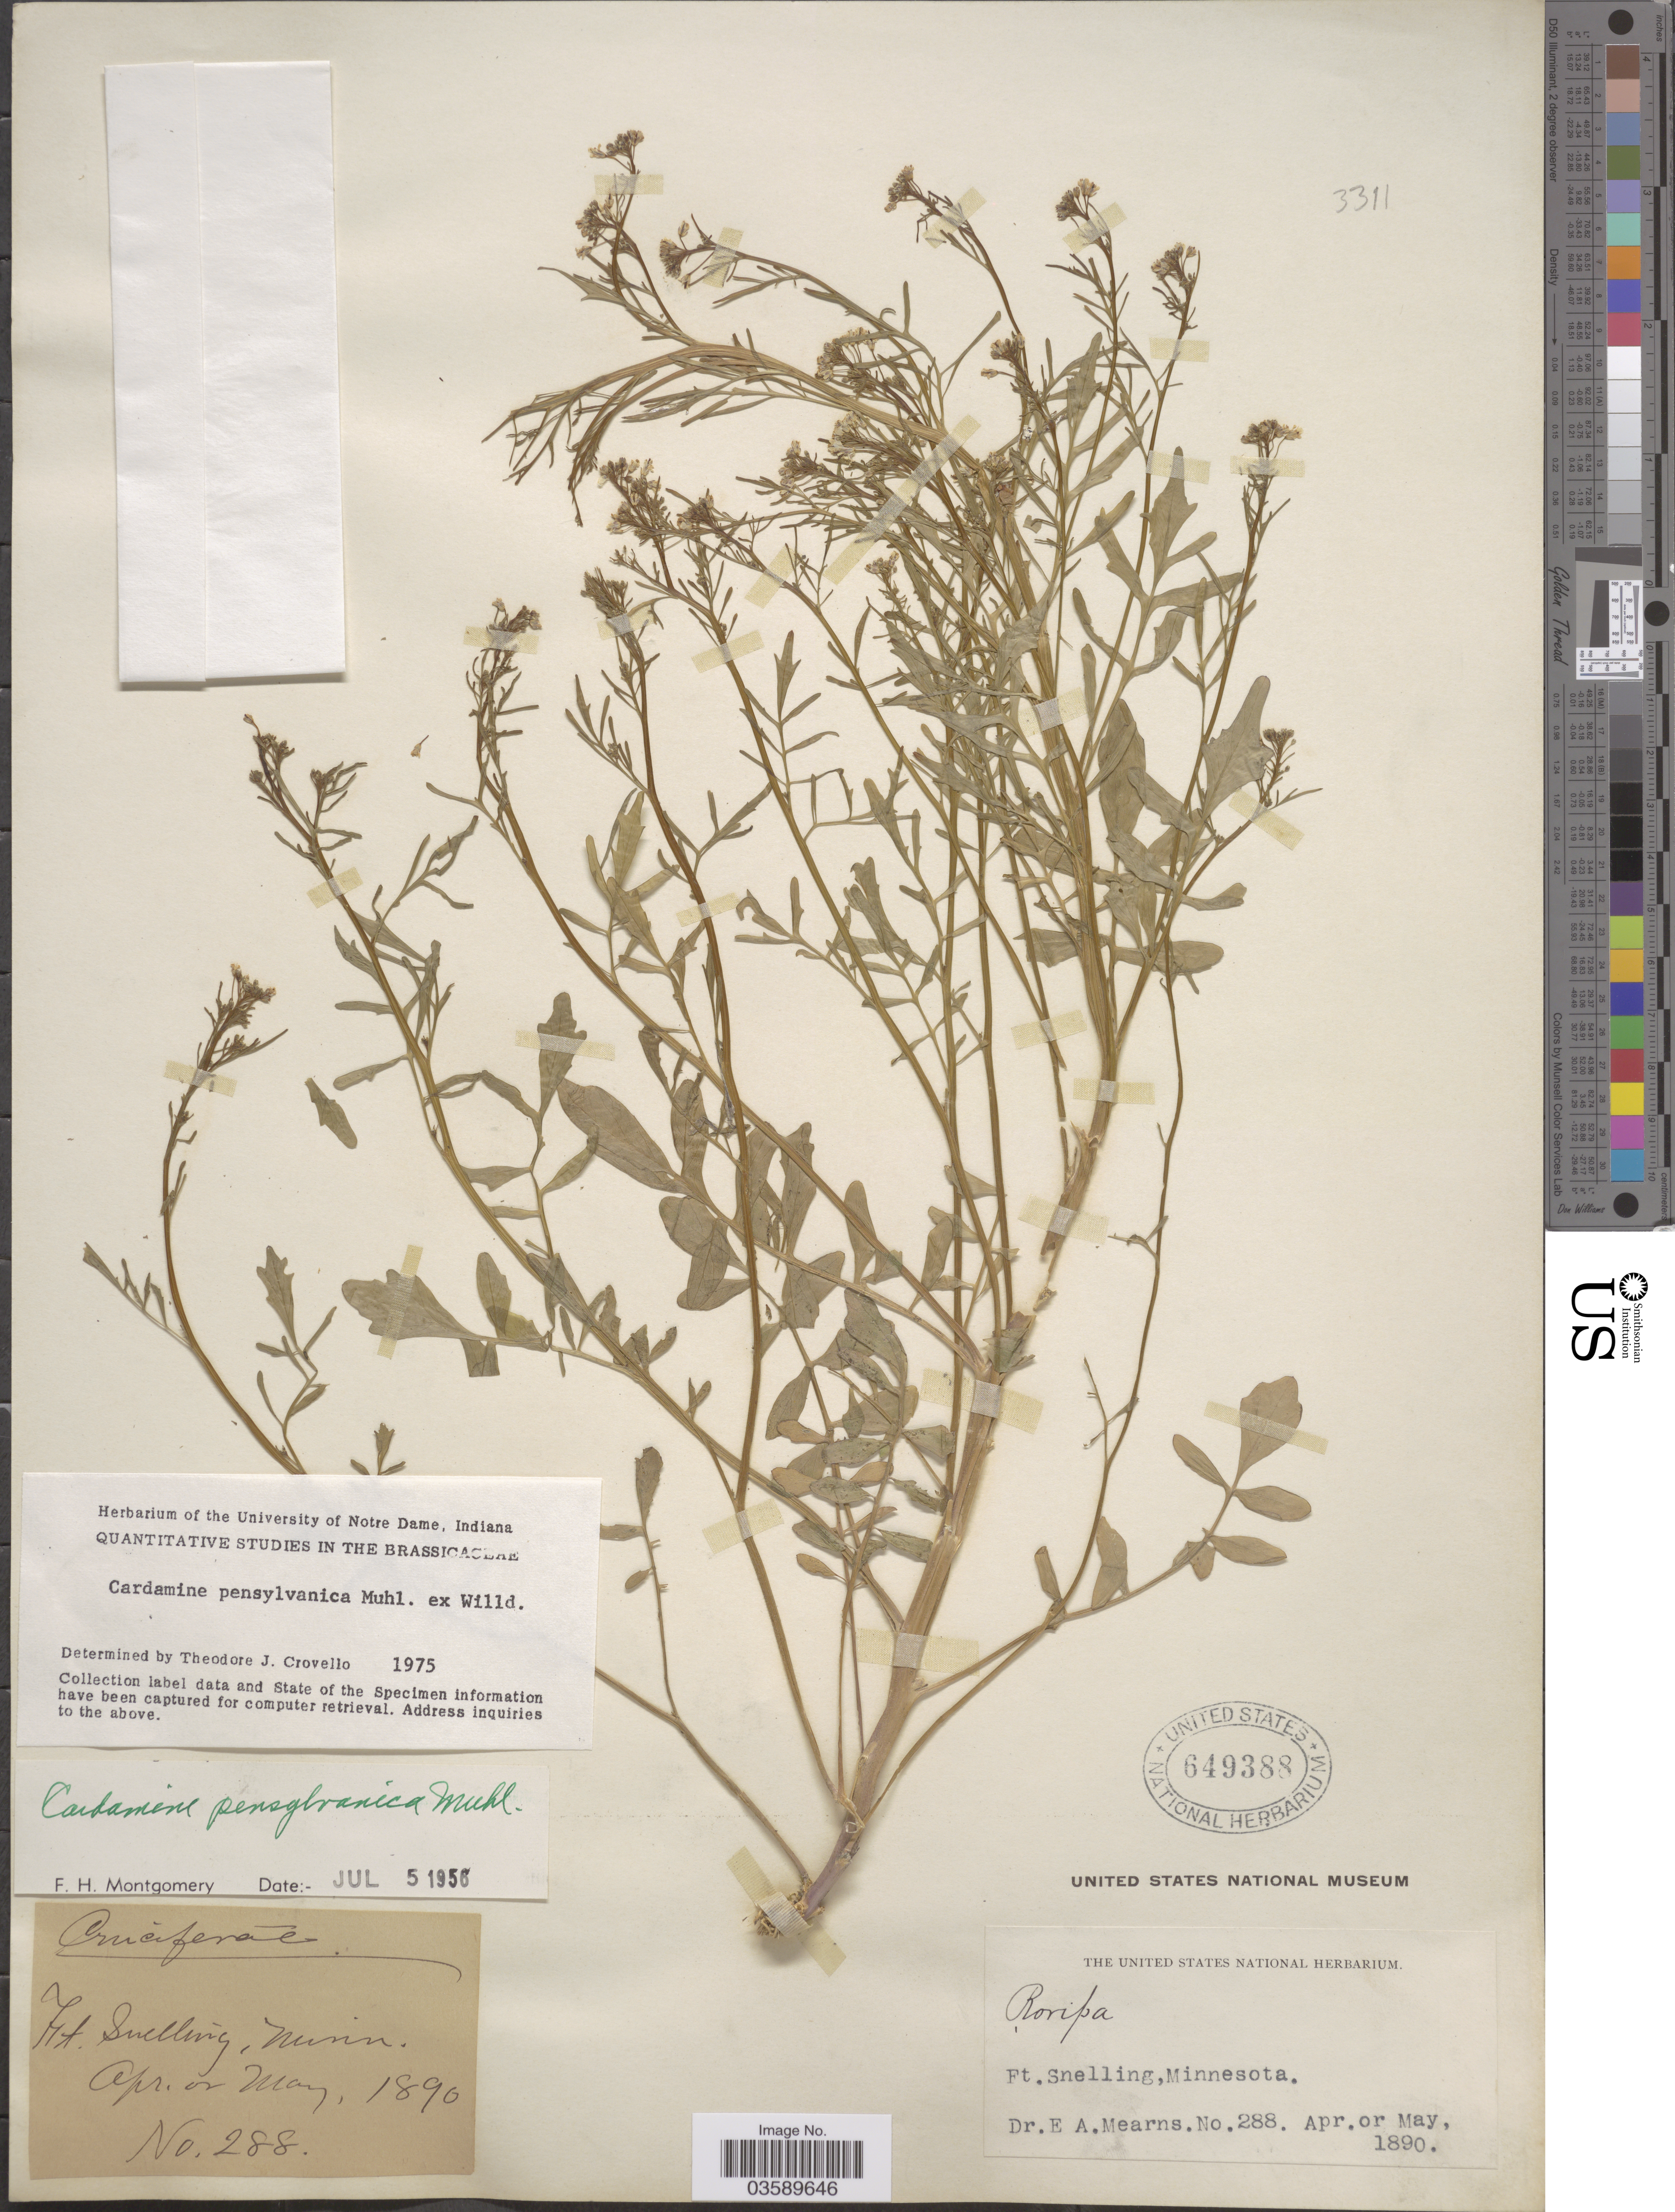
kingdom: Plantae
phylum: Tracheophyta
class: Magnoliopsida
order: Brassicales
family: Brassicaceae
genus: Cardamine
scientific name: Cardamine pensylvanica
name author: Muhl. ex Willd.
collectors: E. A. Mearns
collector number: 288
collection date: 1890-04/1890-05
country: United States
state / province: Minnesota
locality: Ft. Snelling.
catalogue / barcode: US 649388